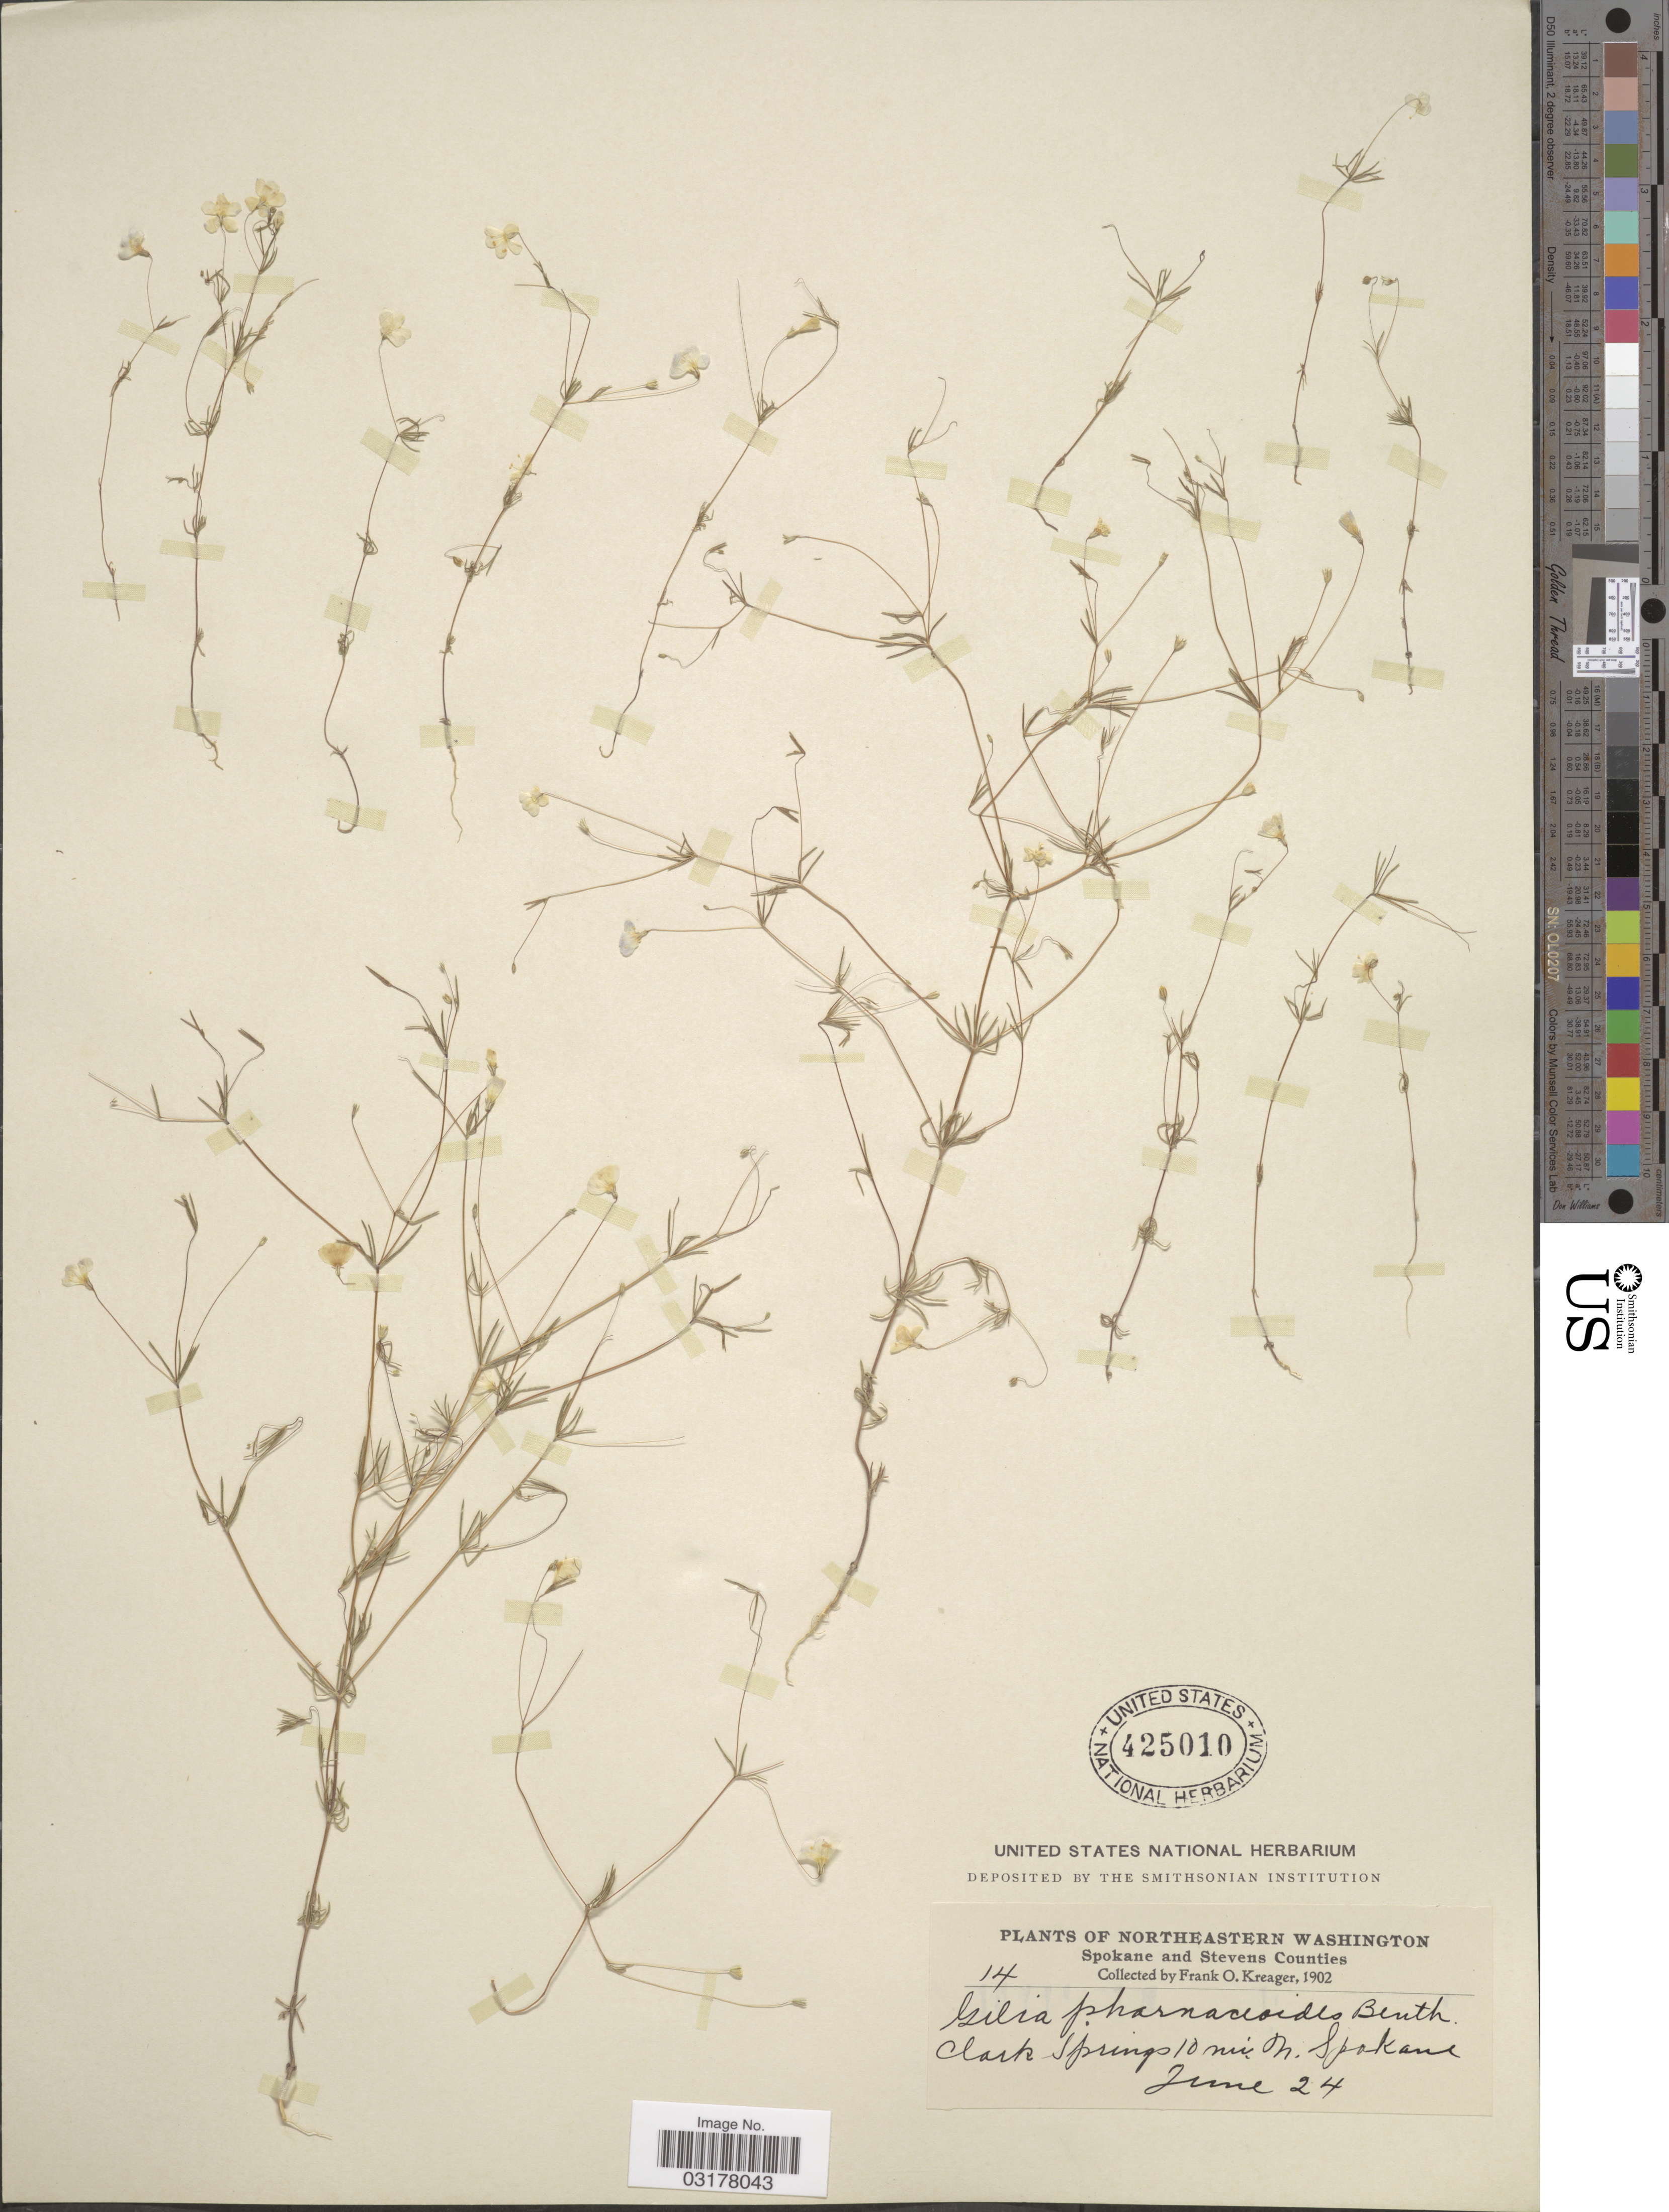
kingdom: Plantae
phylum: Tracheophyta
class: Magnoliopsida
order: Ericales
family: Polemoniaceae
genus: Leptosiphon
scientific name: Leptosiphon liniflorus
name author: (Benth.) J.M. Porter & L.A. Johnson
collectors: F. Kreager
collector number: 14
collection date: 1902-06-24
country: United States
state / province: Washington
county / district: Spokane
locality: Northeastern Washington, Spokane Counties, Clark Springs 10 mi N. Spokane.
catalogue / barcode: US 425010